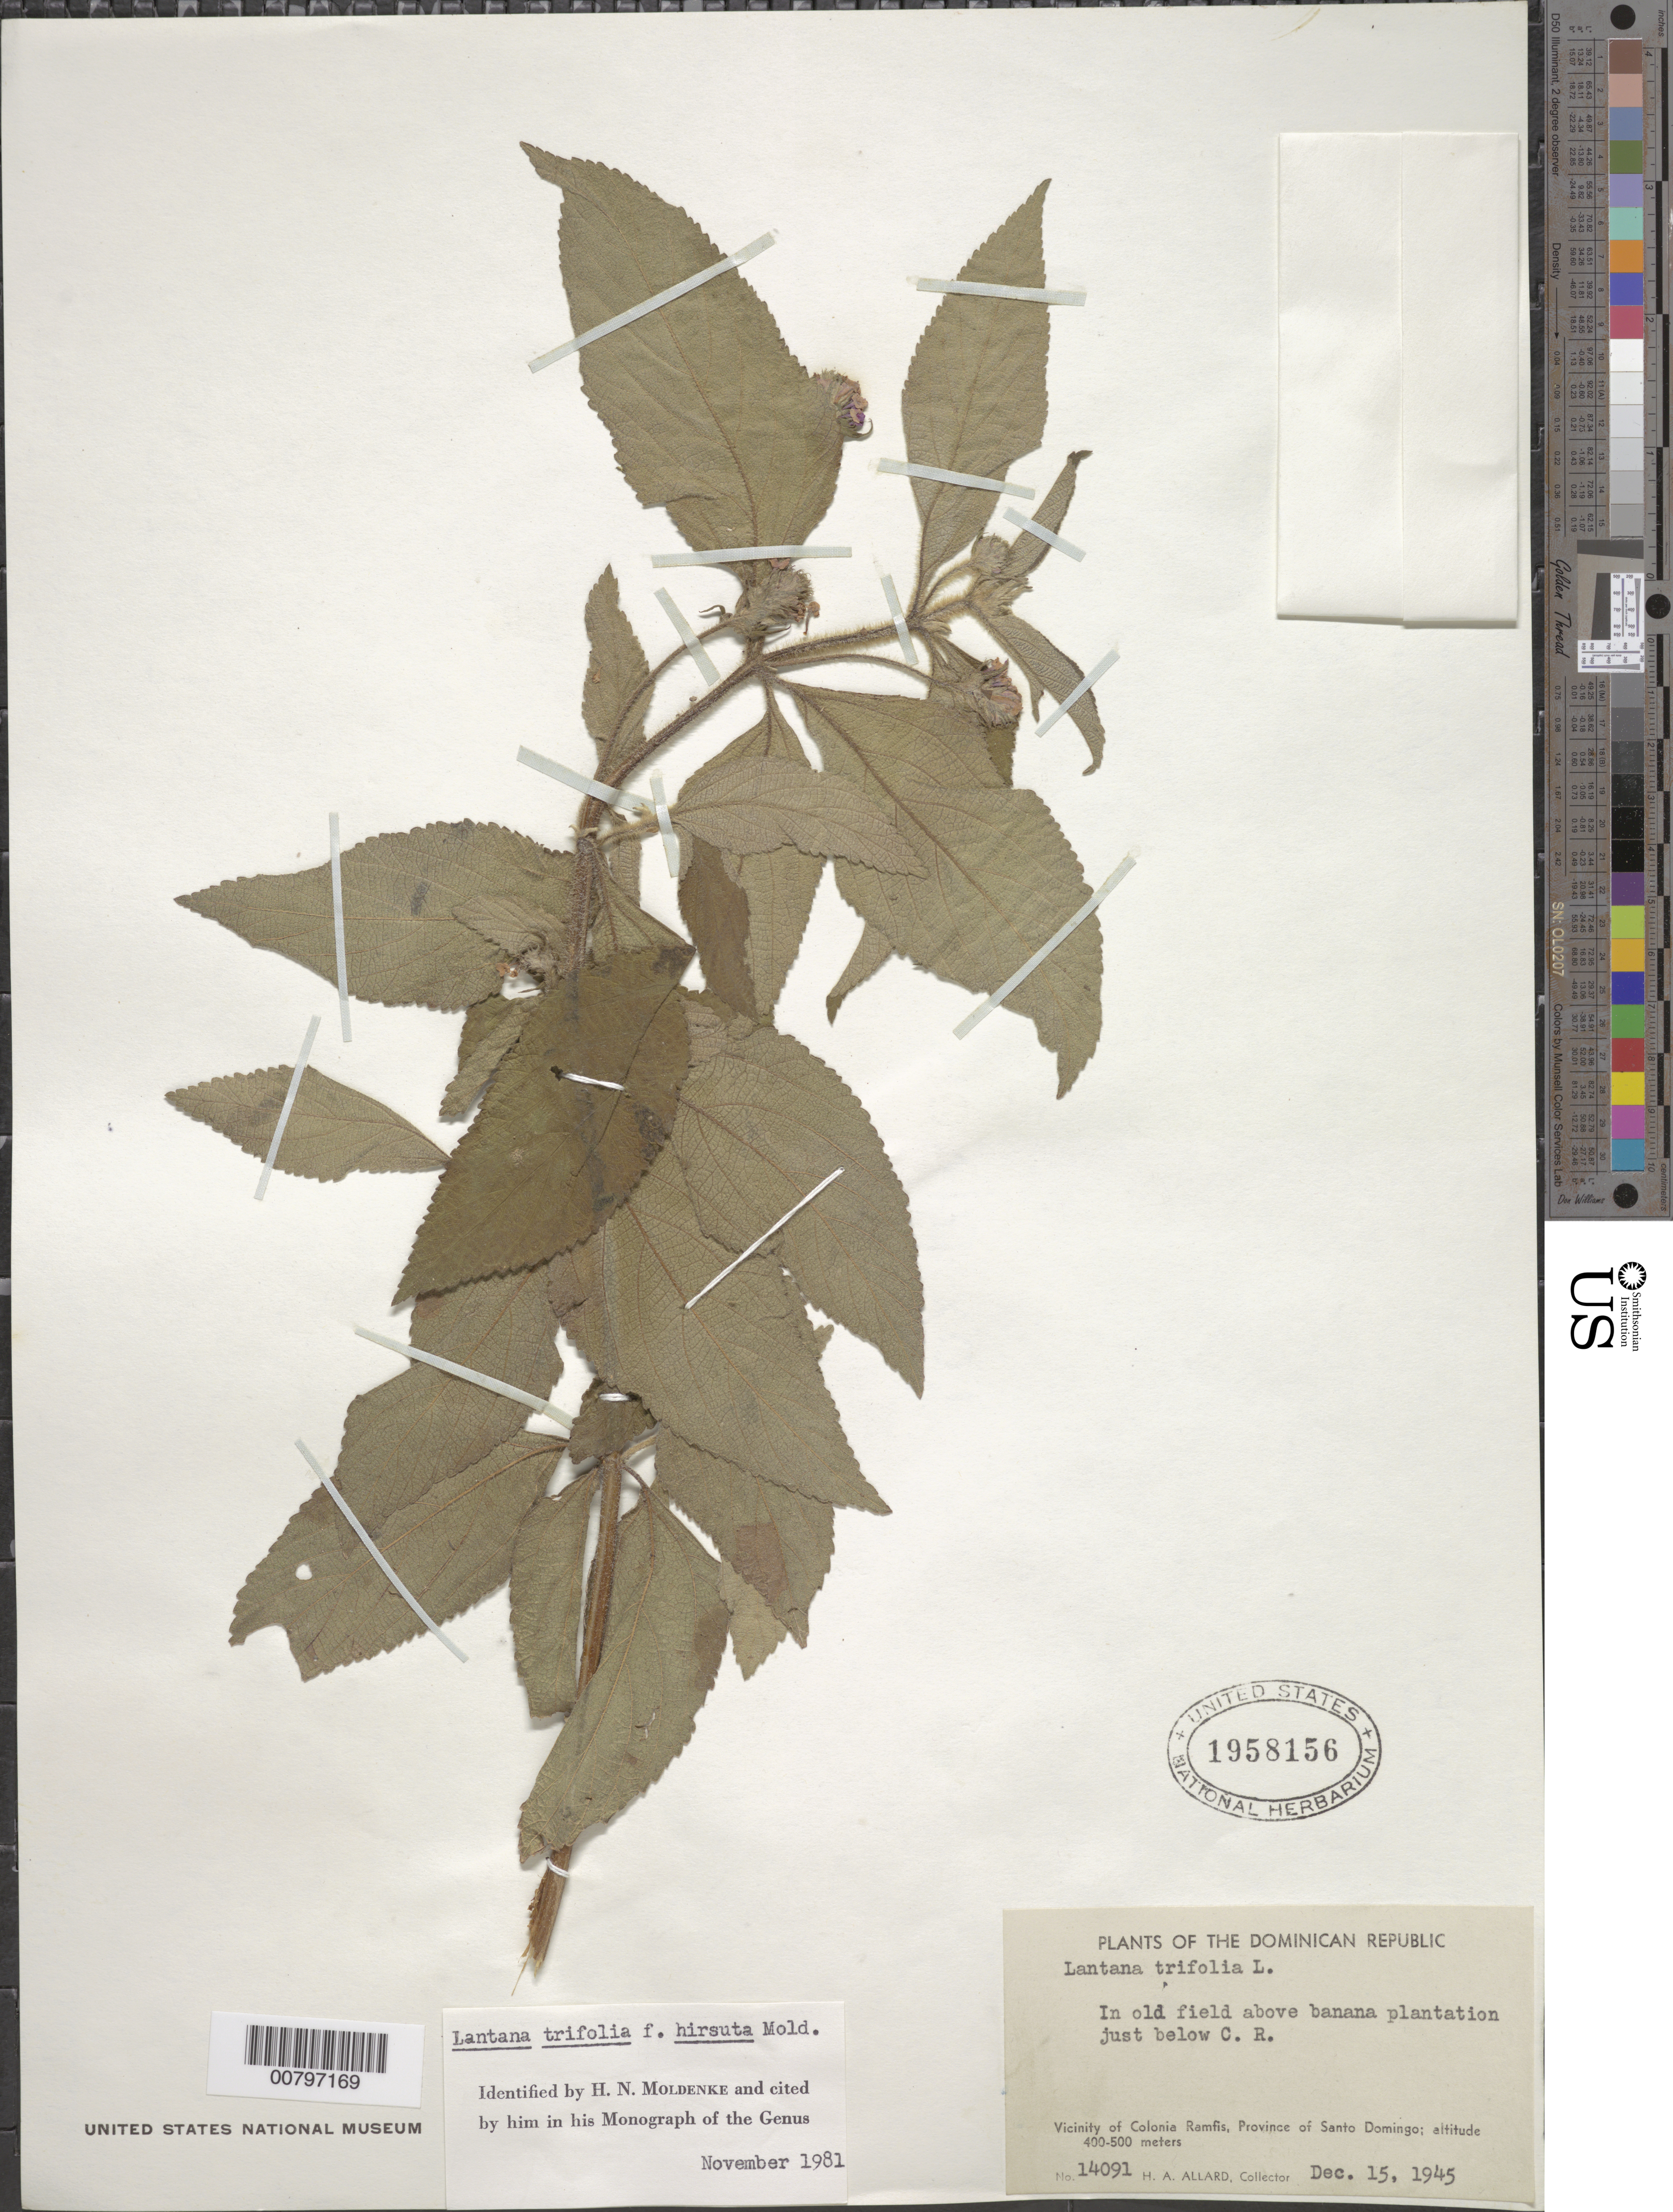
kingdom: Plantae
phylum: Tracheophyta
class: Magnoliopsida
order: Lamiales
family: Verbenaceae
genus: Lantana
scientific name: Lantana trifolia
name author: L.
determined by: Moldenke, H. N.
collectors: H. A. Allard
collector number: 14091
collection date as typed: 15 Dec 1945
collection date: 1945-12-15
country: Dominican Republic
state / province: Distrito Nacional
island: Hispaniola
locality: Vicinity of Colonia Ramfis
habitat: In old field above banana plantation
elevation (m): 400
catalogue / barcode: US 1958156